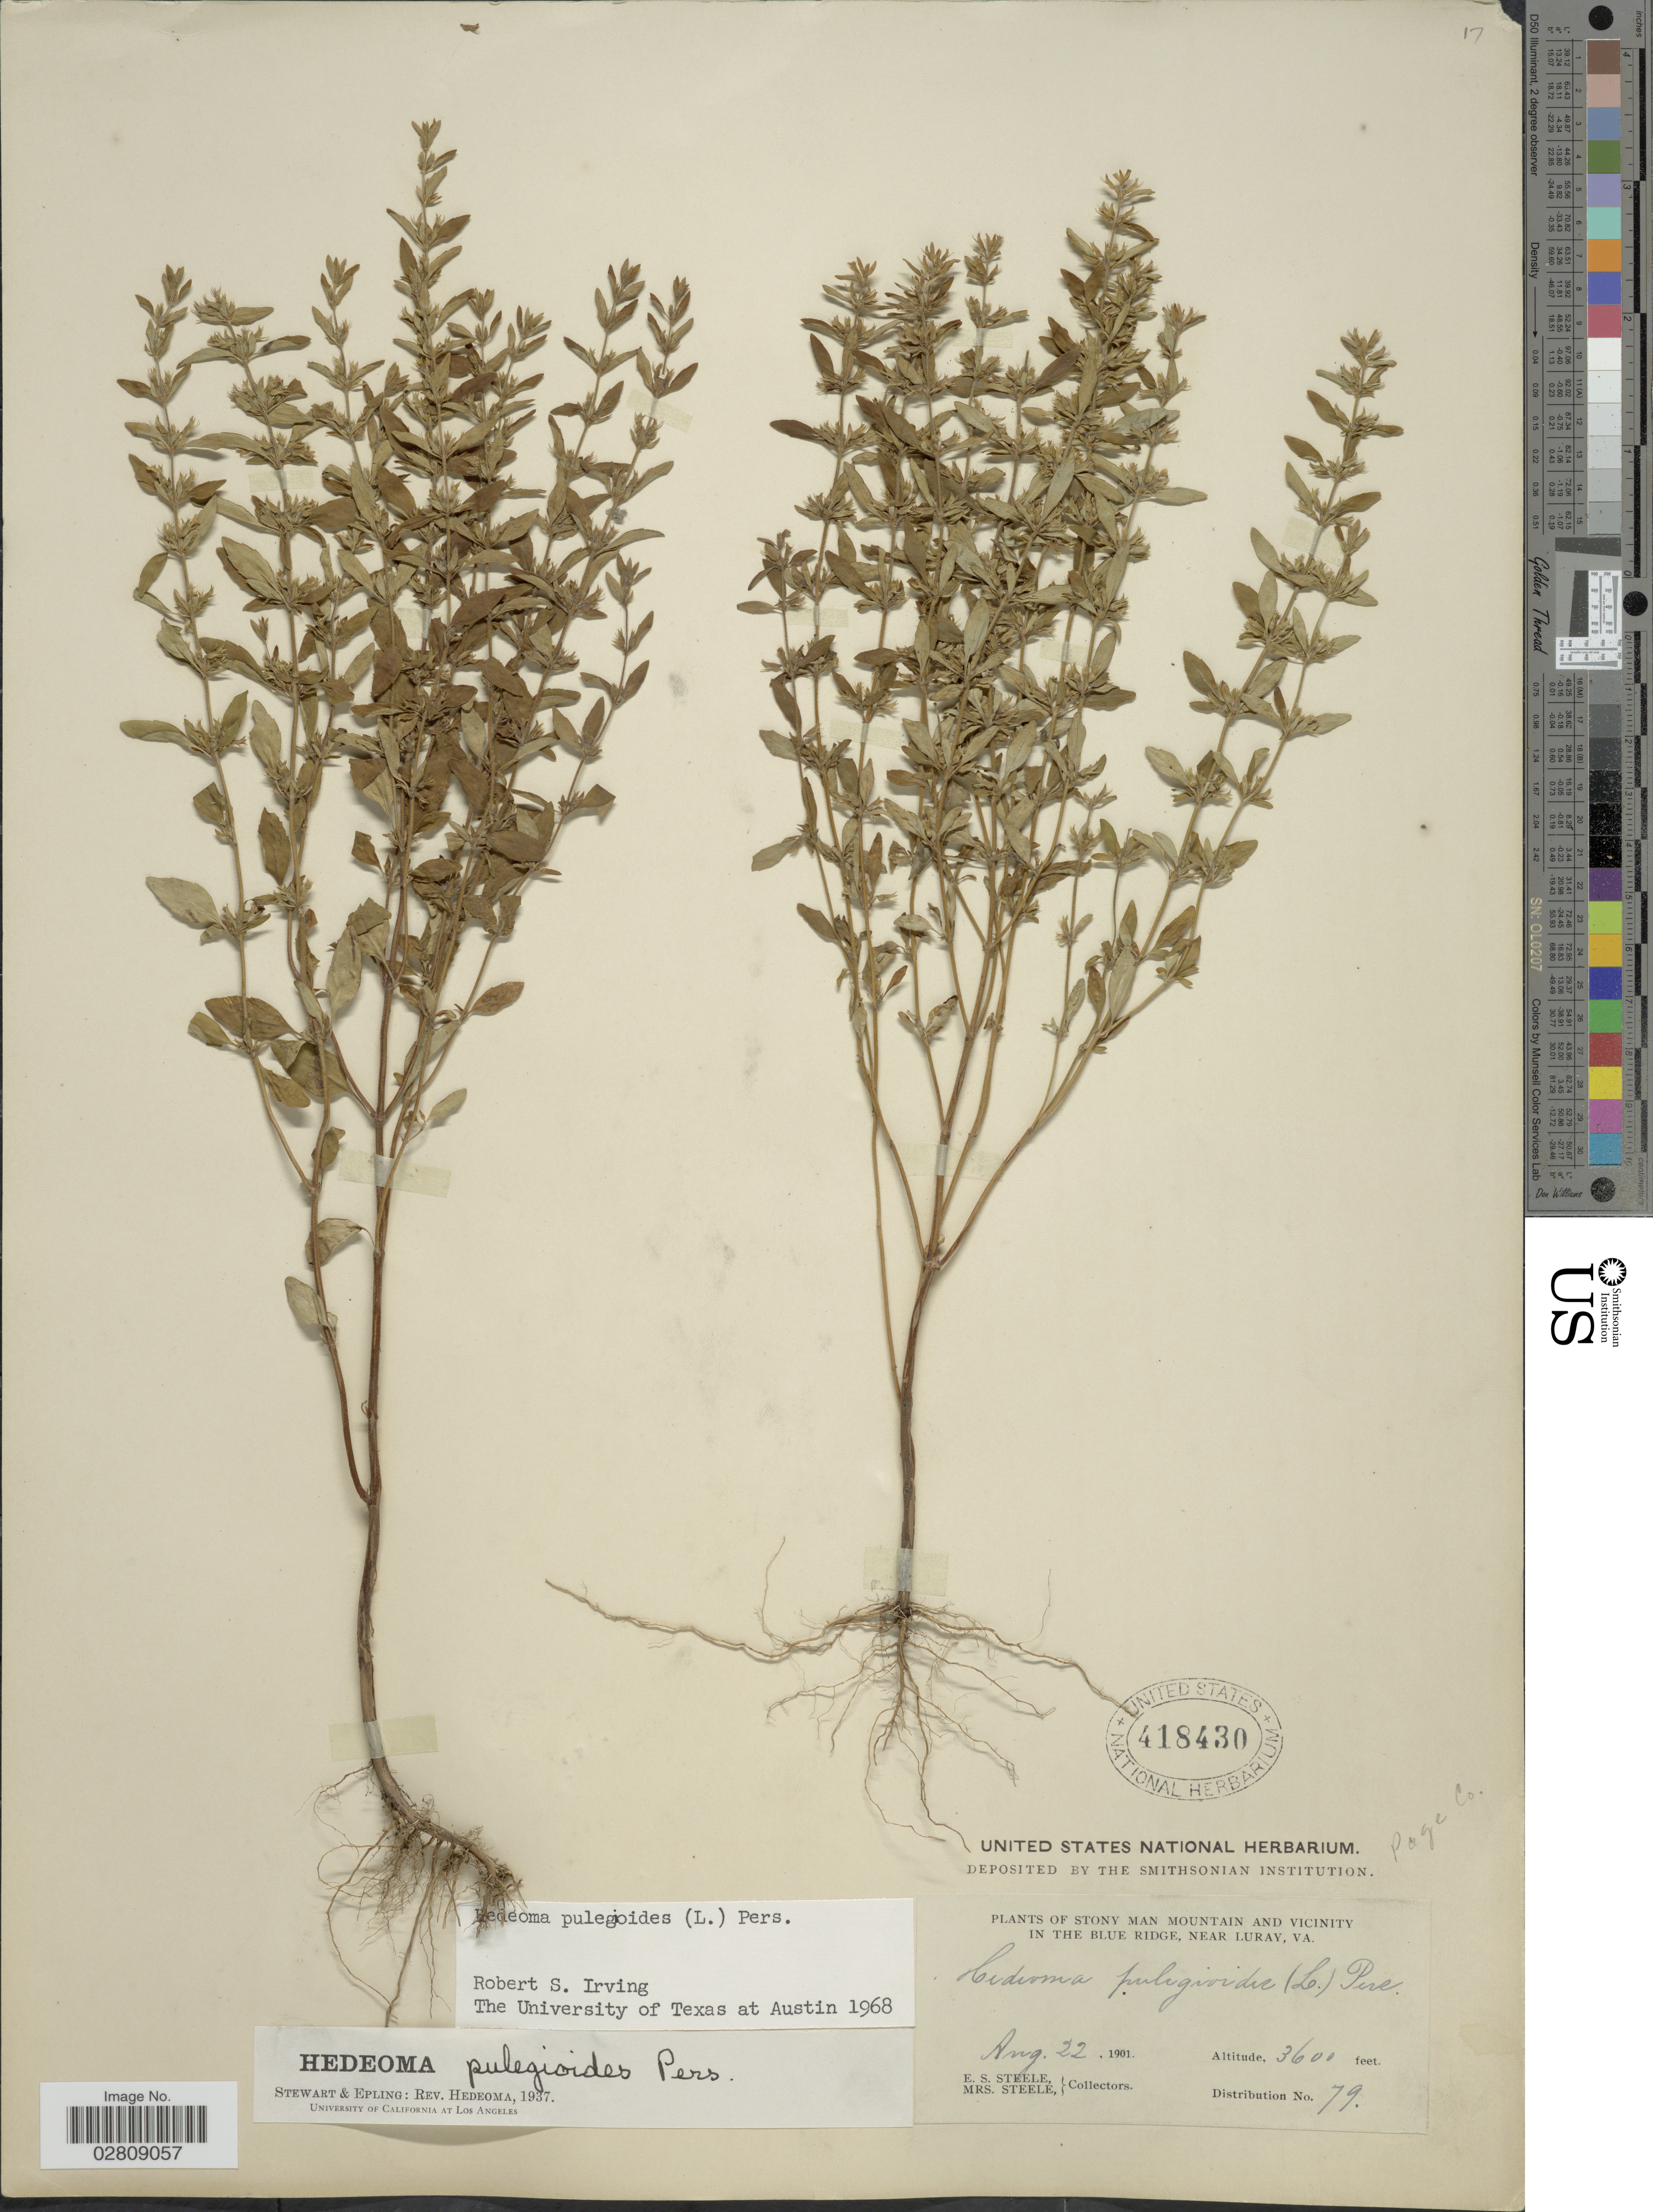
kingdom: Plantae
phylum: Tracheophyta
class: Magnoliopsida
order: Lamiales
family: Lamiaceae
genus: Hedeoma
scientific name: Hedeoma pulegioides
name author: (L.) Pers.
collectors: E. Steele & Mrs. E. S. Steele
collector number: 79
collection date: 1901-08-22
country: United States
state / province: Virginia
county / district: Page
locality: Stony Man Mountain and vicinity in the Blue Ridge, near Luray, Page Co.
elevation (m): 1097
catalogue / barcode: US 418430